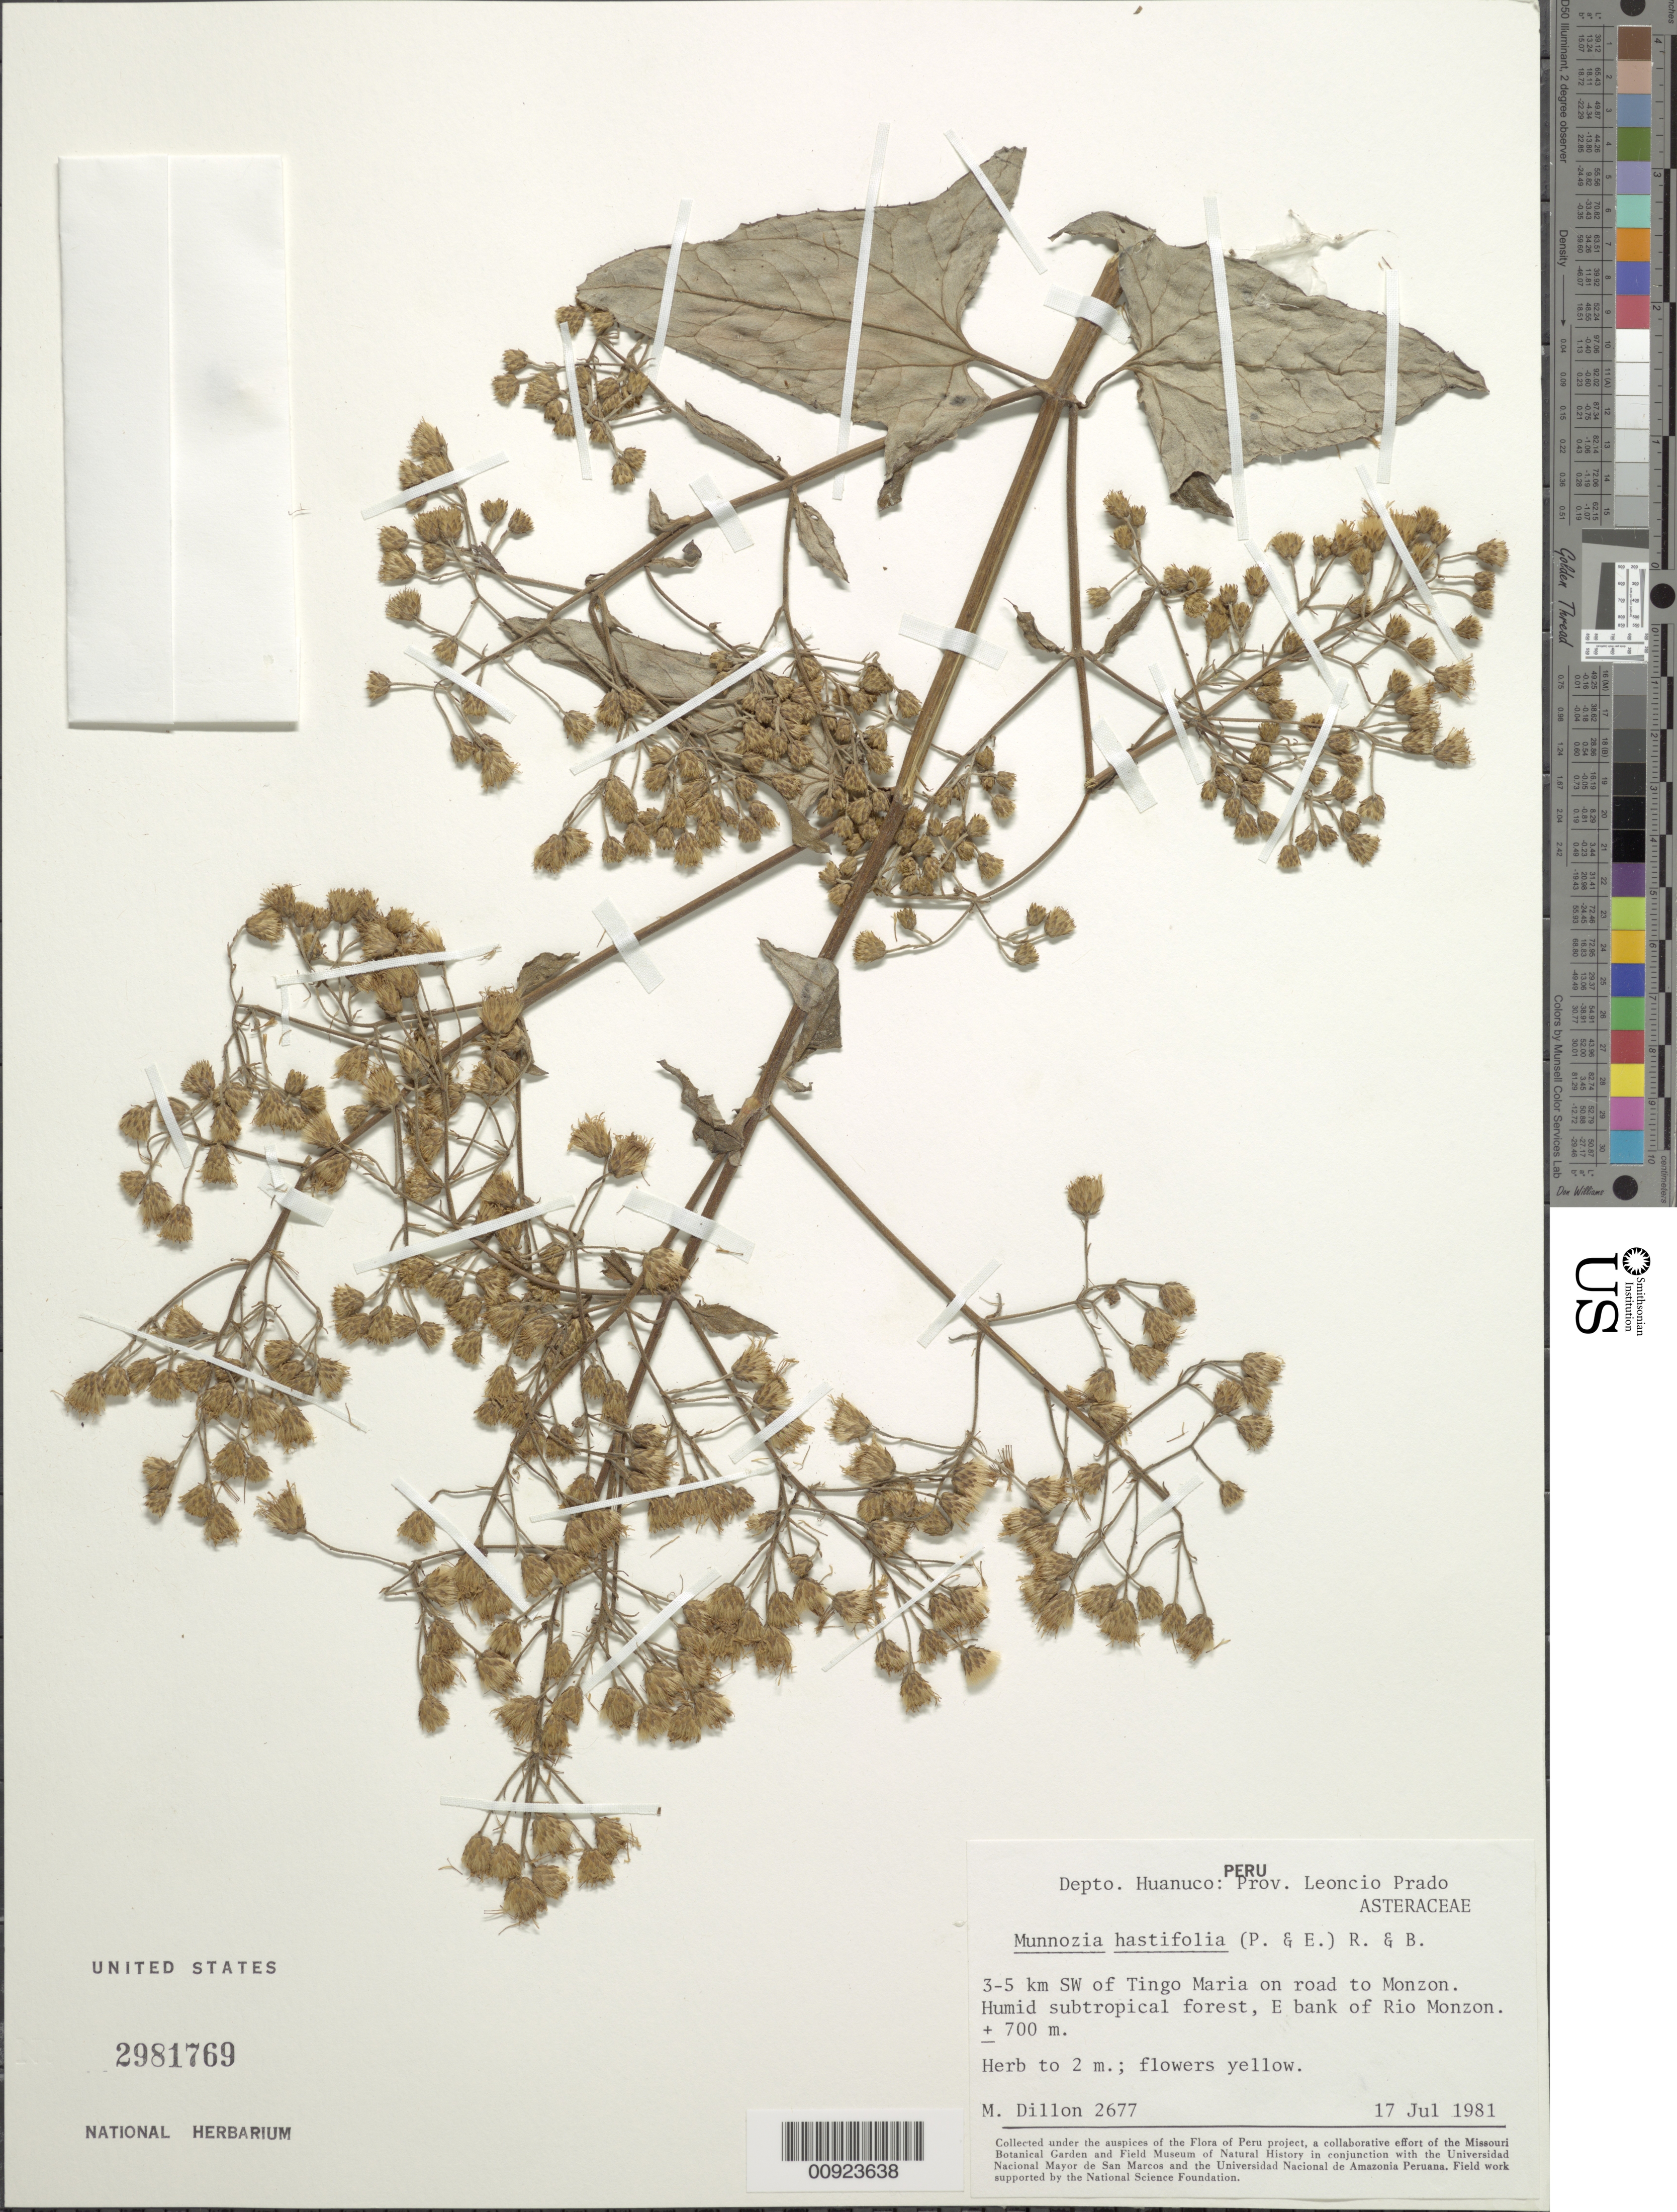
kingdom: Plantae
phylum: Tracheophyta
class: Magnoliopsida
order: Asterales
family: Asteraceae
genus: Munnozia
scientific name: Munnozia hastifolia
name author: (Poepp.) H. Rob. & Brettell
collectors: M. O. Dillon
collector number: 2677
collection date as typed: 17 July 1981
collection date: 1981-07-17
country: Peru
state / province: Huánuco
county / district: Leoncio Prado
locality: Tingo Maria, 3-5km of on road to Monzon; E bank of Rio Monzon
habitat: Humid subtropical forest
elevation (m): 700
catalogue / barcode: US 2981769